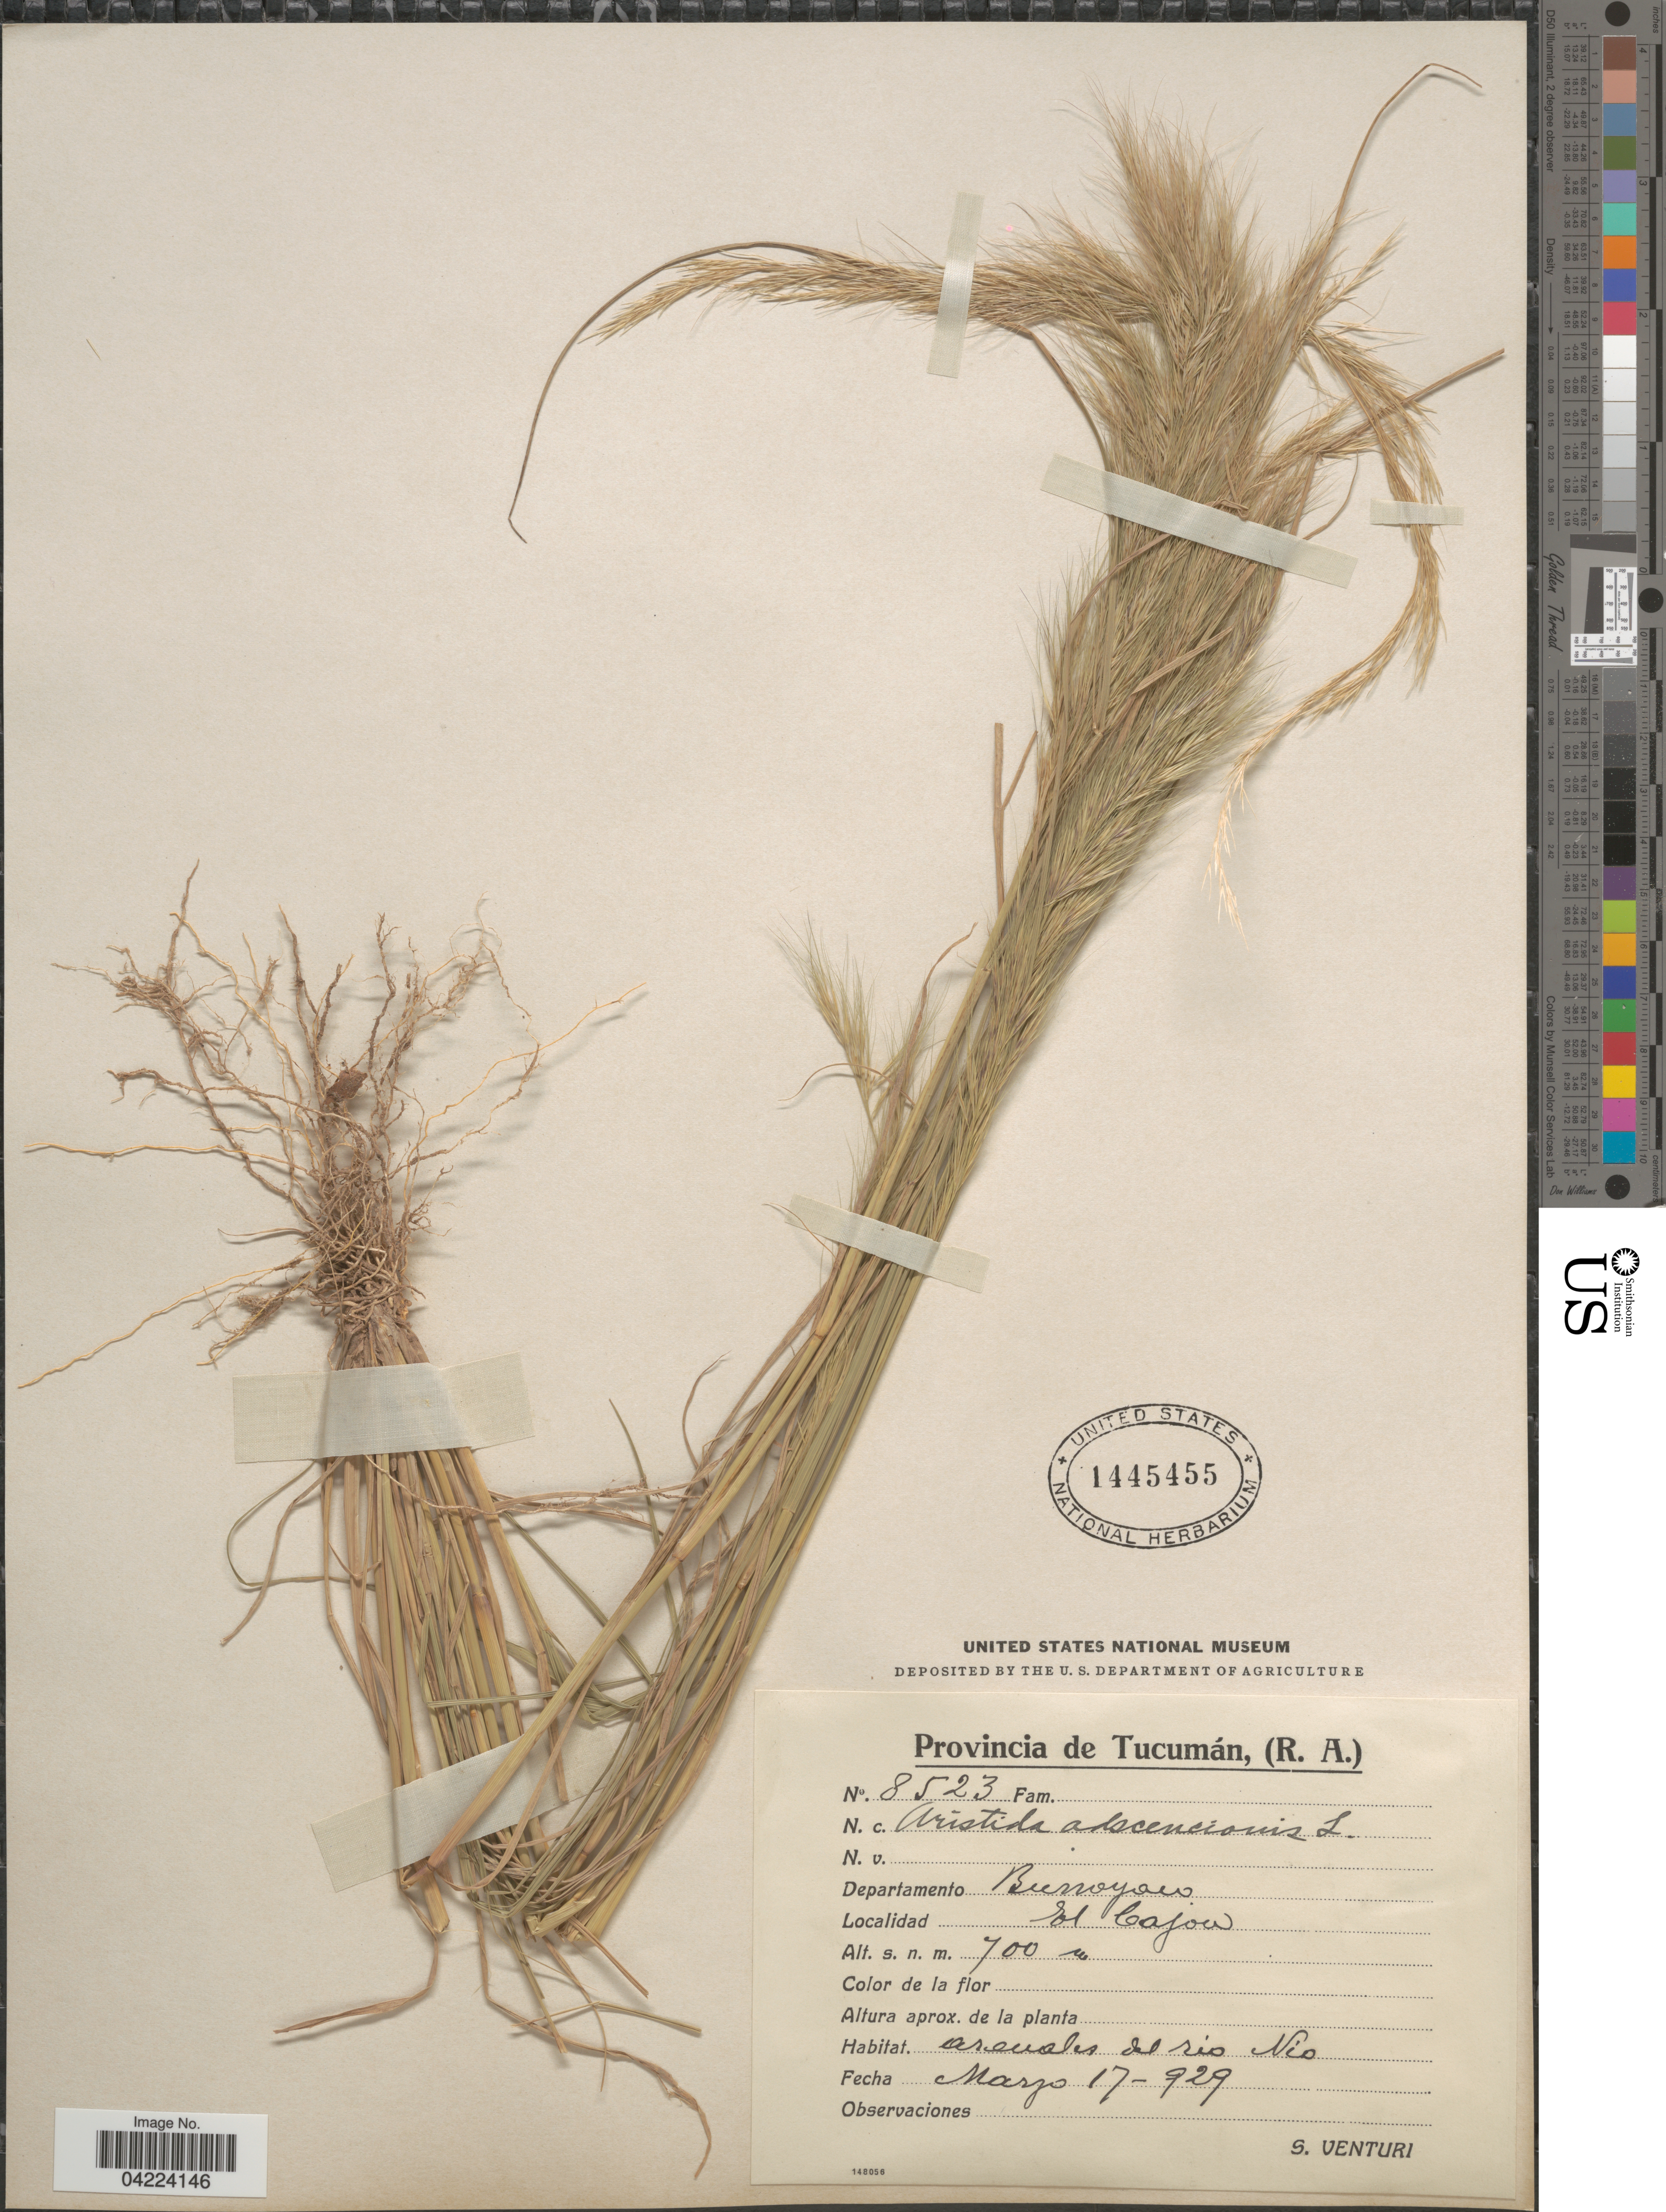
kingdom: Plantae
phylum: Tracheophyta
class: Liliopsida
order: Poales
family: Poaceae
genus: Aristida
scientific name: Aristida adscensionis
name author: L.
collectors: S. Venturi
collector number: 8523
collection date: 1929-03-17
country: Argentina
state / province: Tucuman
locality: Departamento Burruyacu. El Cajon.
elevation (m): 700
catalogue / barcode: US 1445455